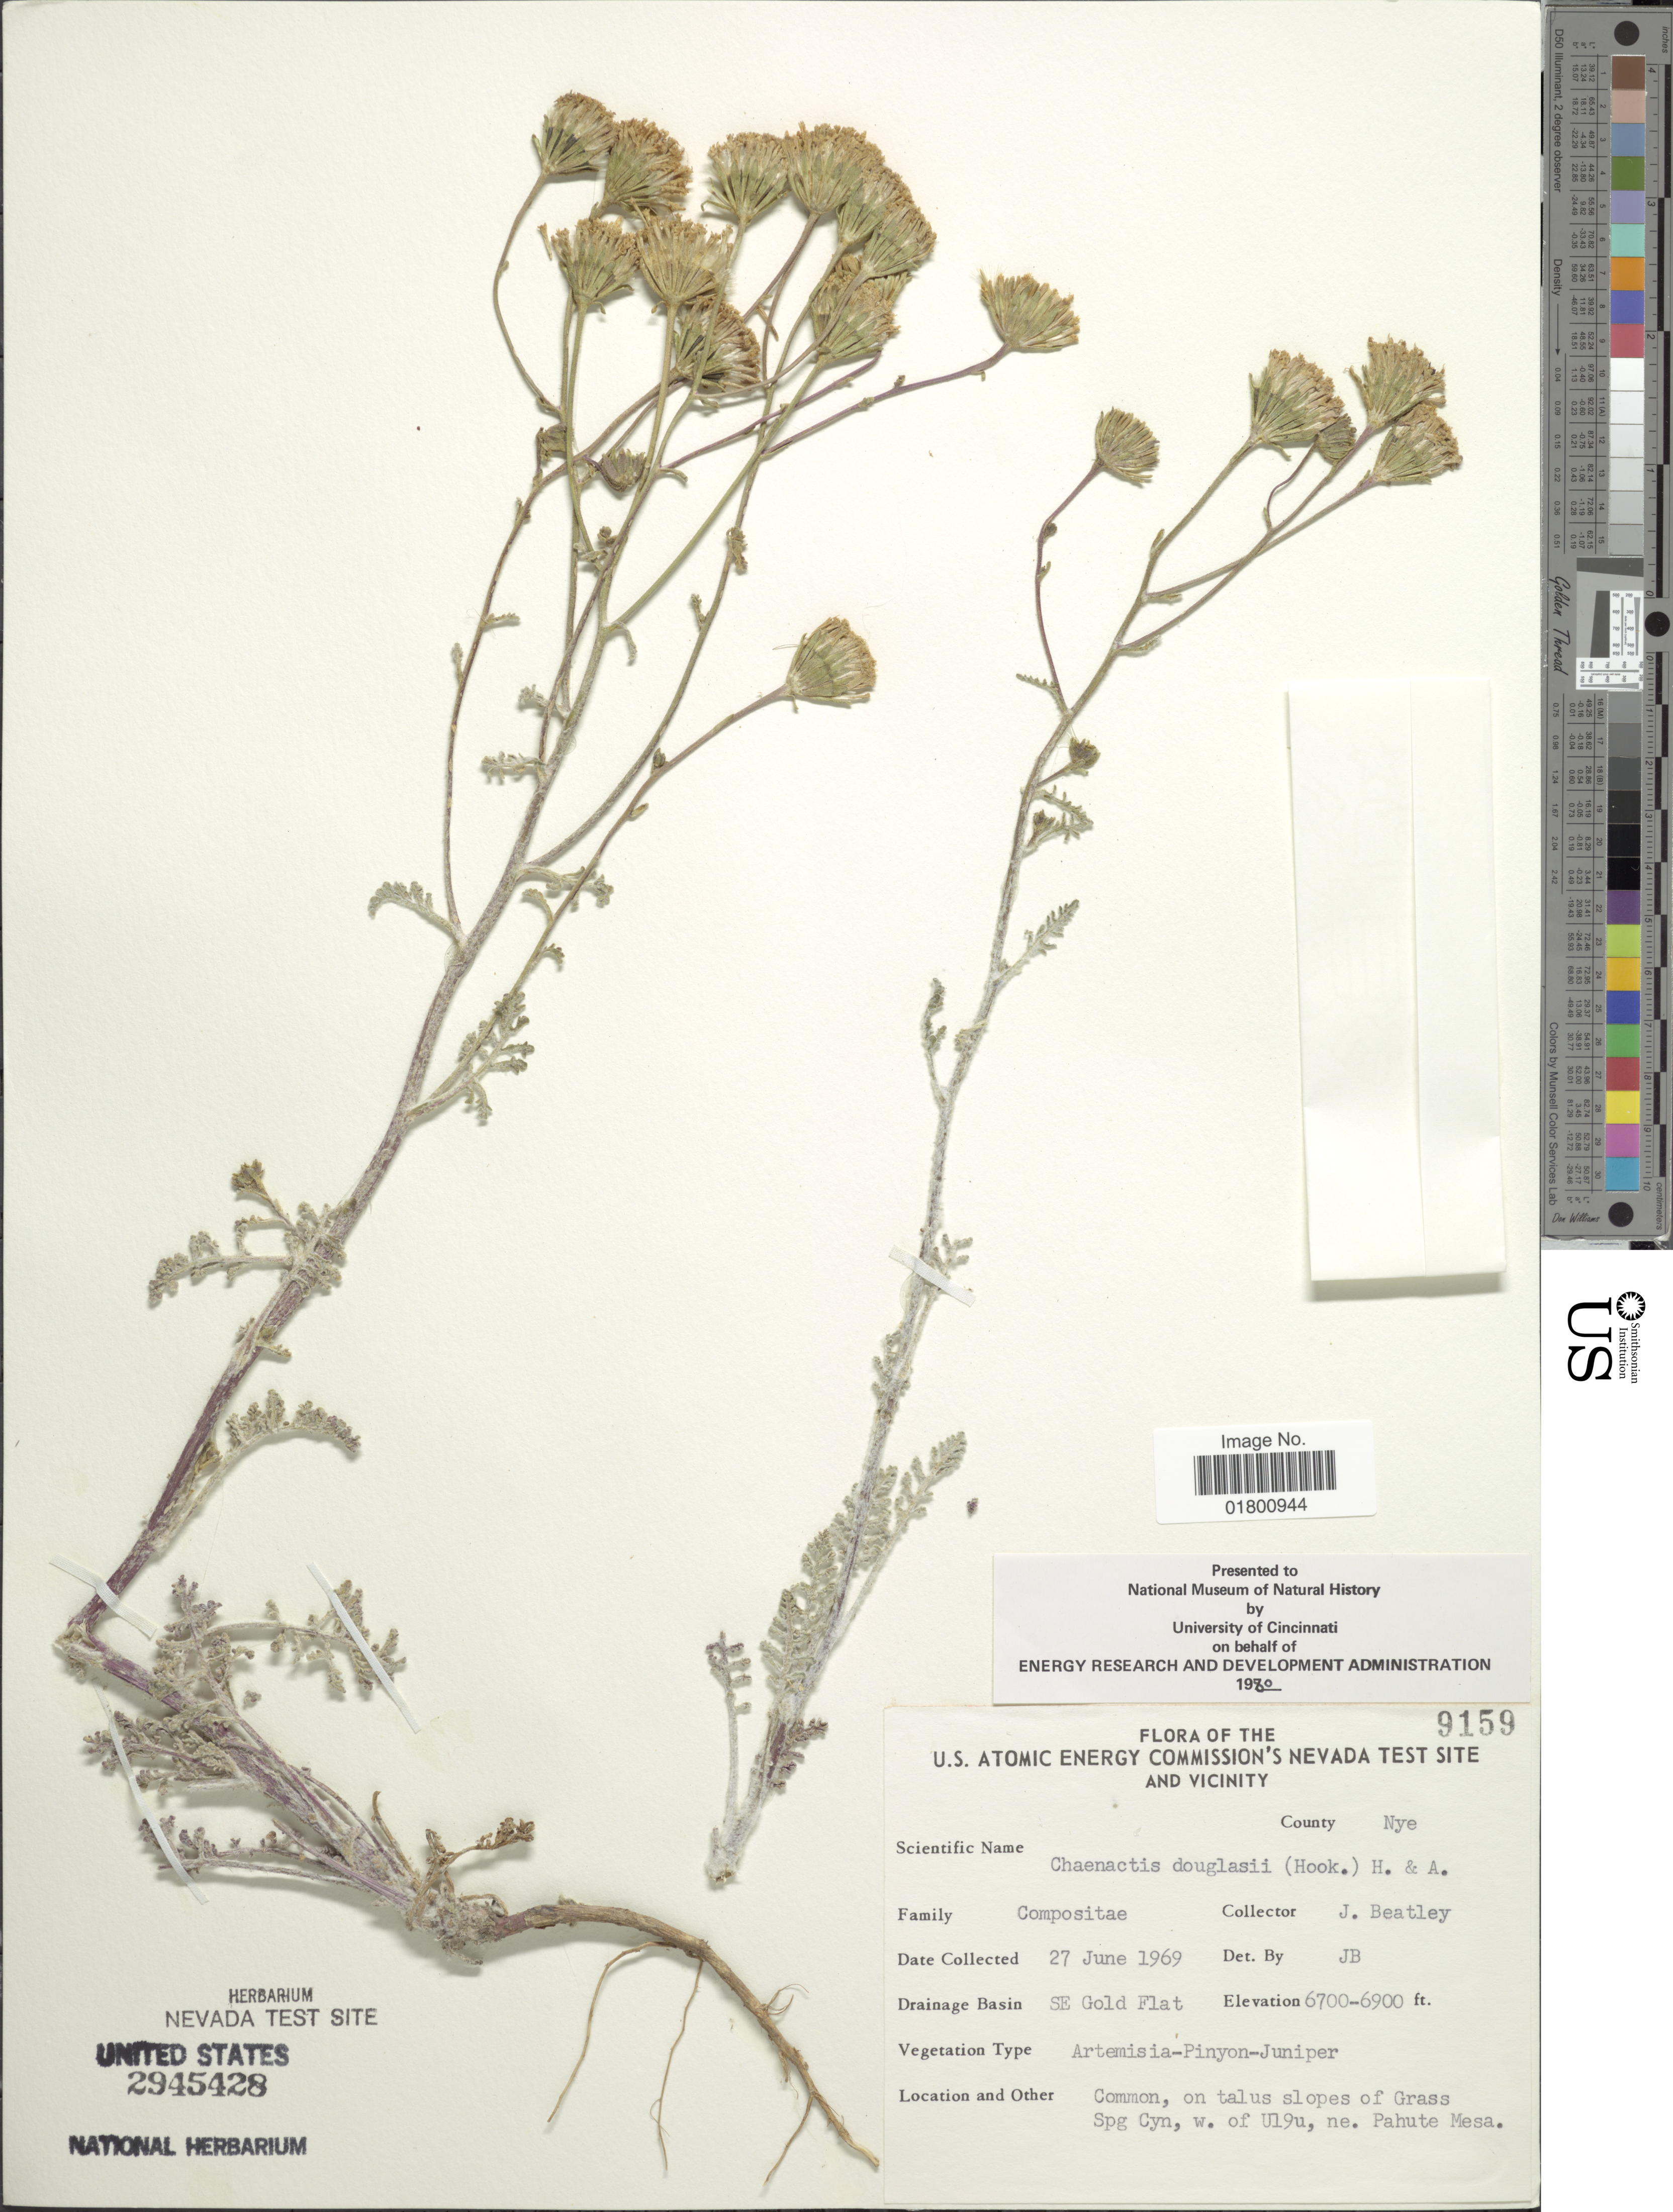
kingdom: Plantae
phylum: Tracheophyta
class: Magnoliopsida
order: Asterales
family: Asteraceae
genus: Chaenactis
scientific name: Chaenactis douglasii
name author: Hook. & Arn.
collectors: J. C. Beatley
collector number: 9159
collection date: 1969-06-27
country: United States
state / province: Nevada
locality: U.S. Atomic Energy Commission's Nevada Test Site and Vicinity, County Nye, SE Gold Flat, on talus slopes of Grass Spg Cyn, w. of Ul9u, ne. Pahute Mesa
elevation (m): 2042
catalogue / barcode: US 2945428